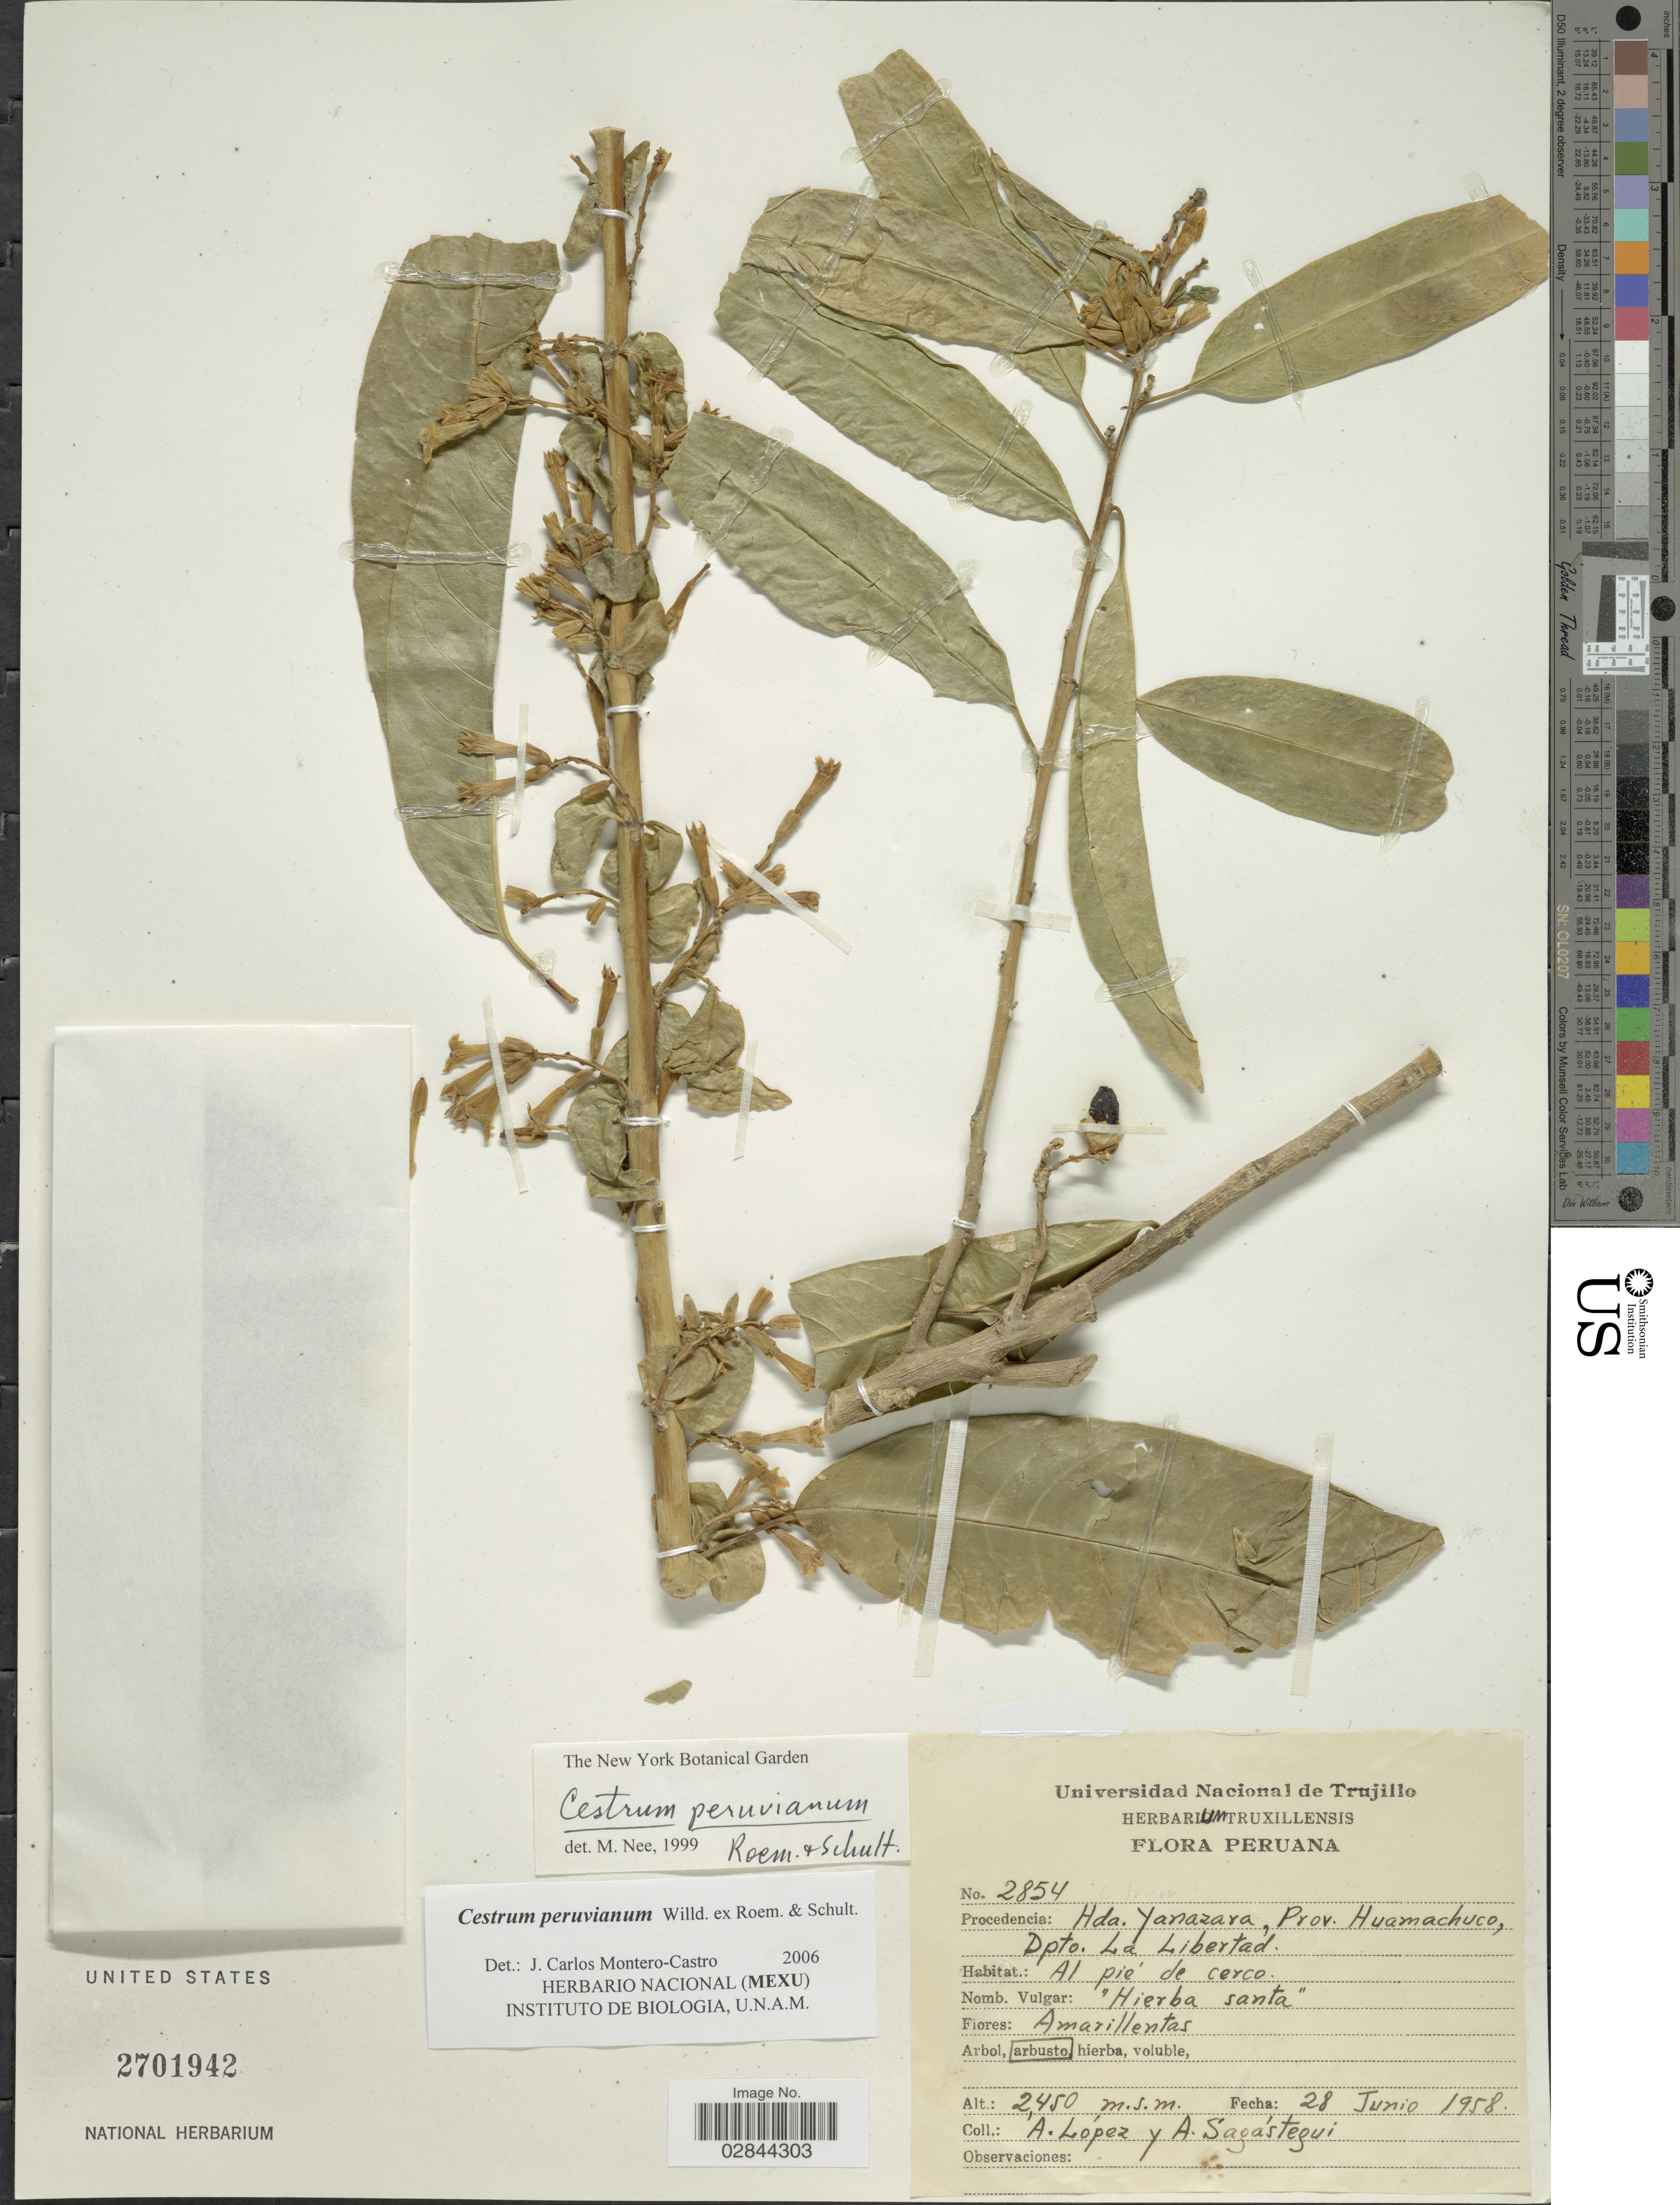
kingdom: Plantae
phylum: Tracheophyta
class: Magnoliopsida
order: Solanales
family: Solanaceae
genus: Cestrum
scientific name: Cestrum affine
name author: Kunth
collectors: A. López & A. Sagástequi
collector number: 2854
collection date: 1958-06-28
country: Peru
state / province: La Libertad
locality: Procedencia Hda. Yanazara, Prov. Huamachuco, Dpto. La Libertad.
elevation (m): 2450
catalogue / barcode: US 2701942